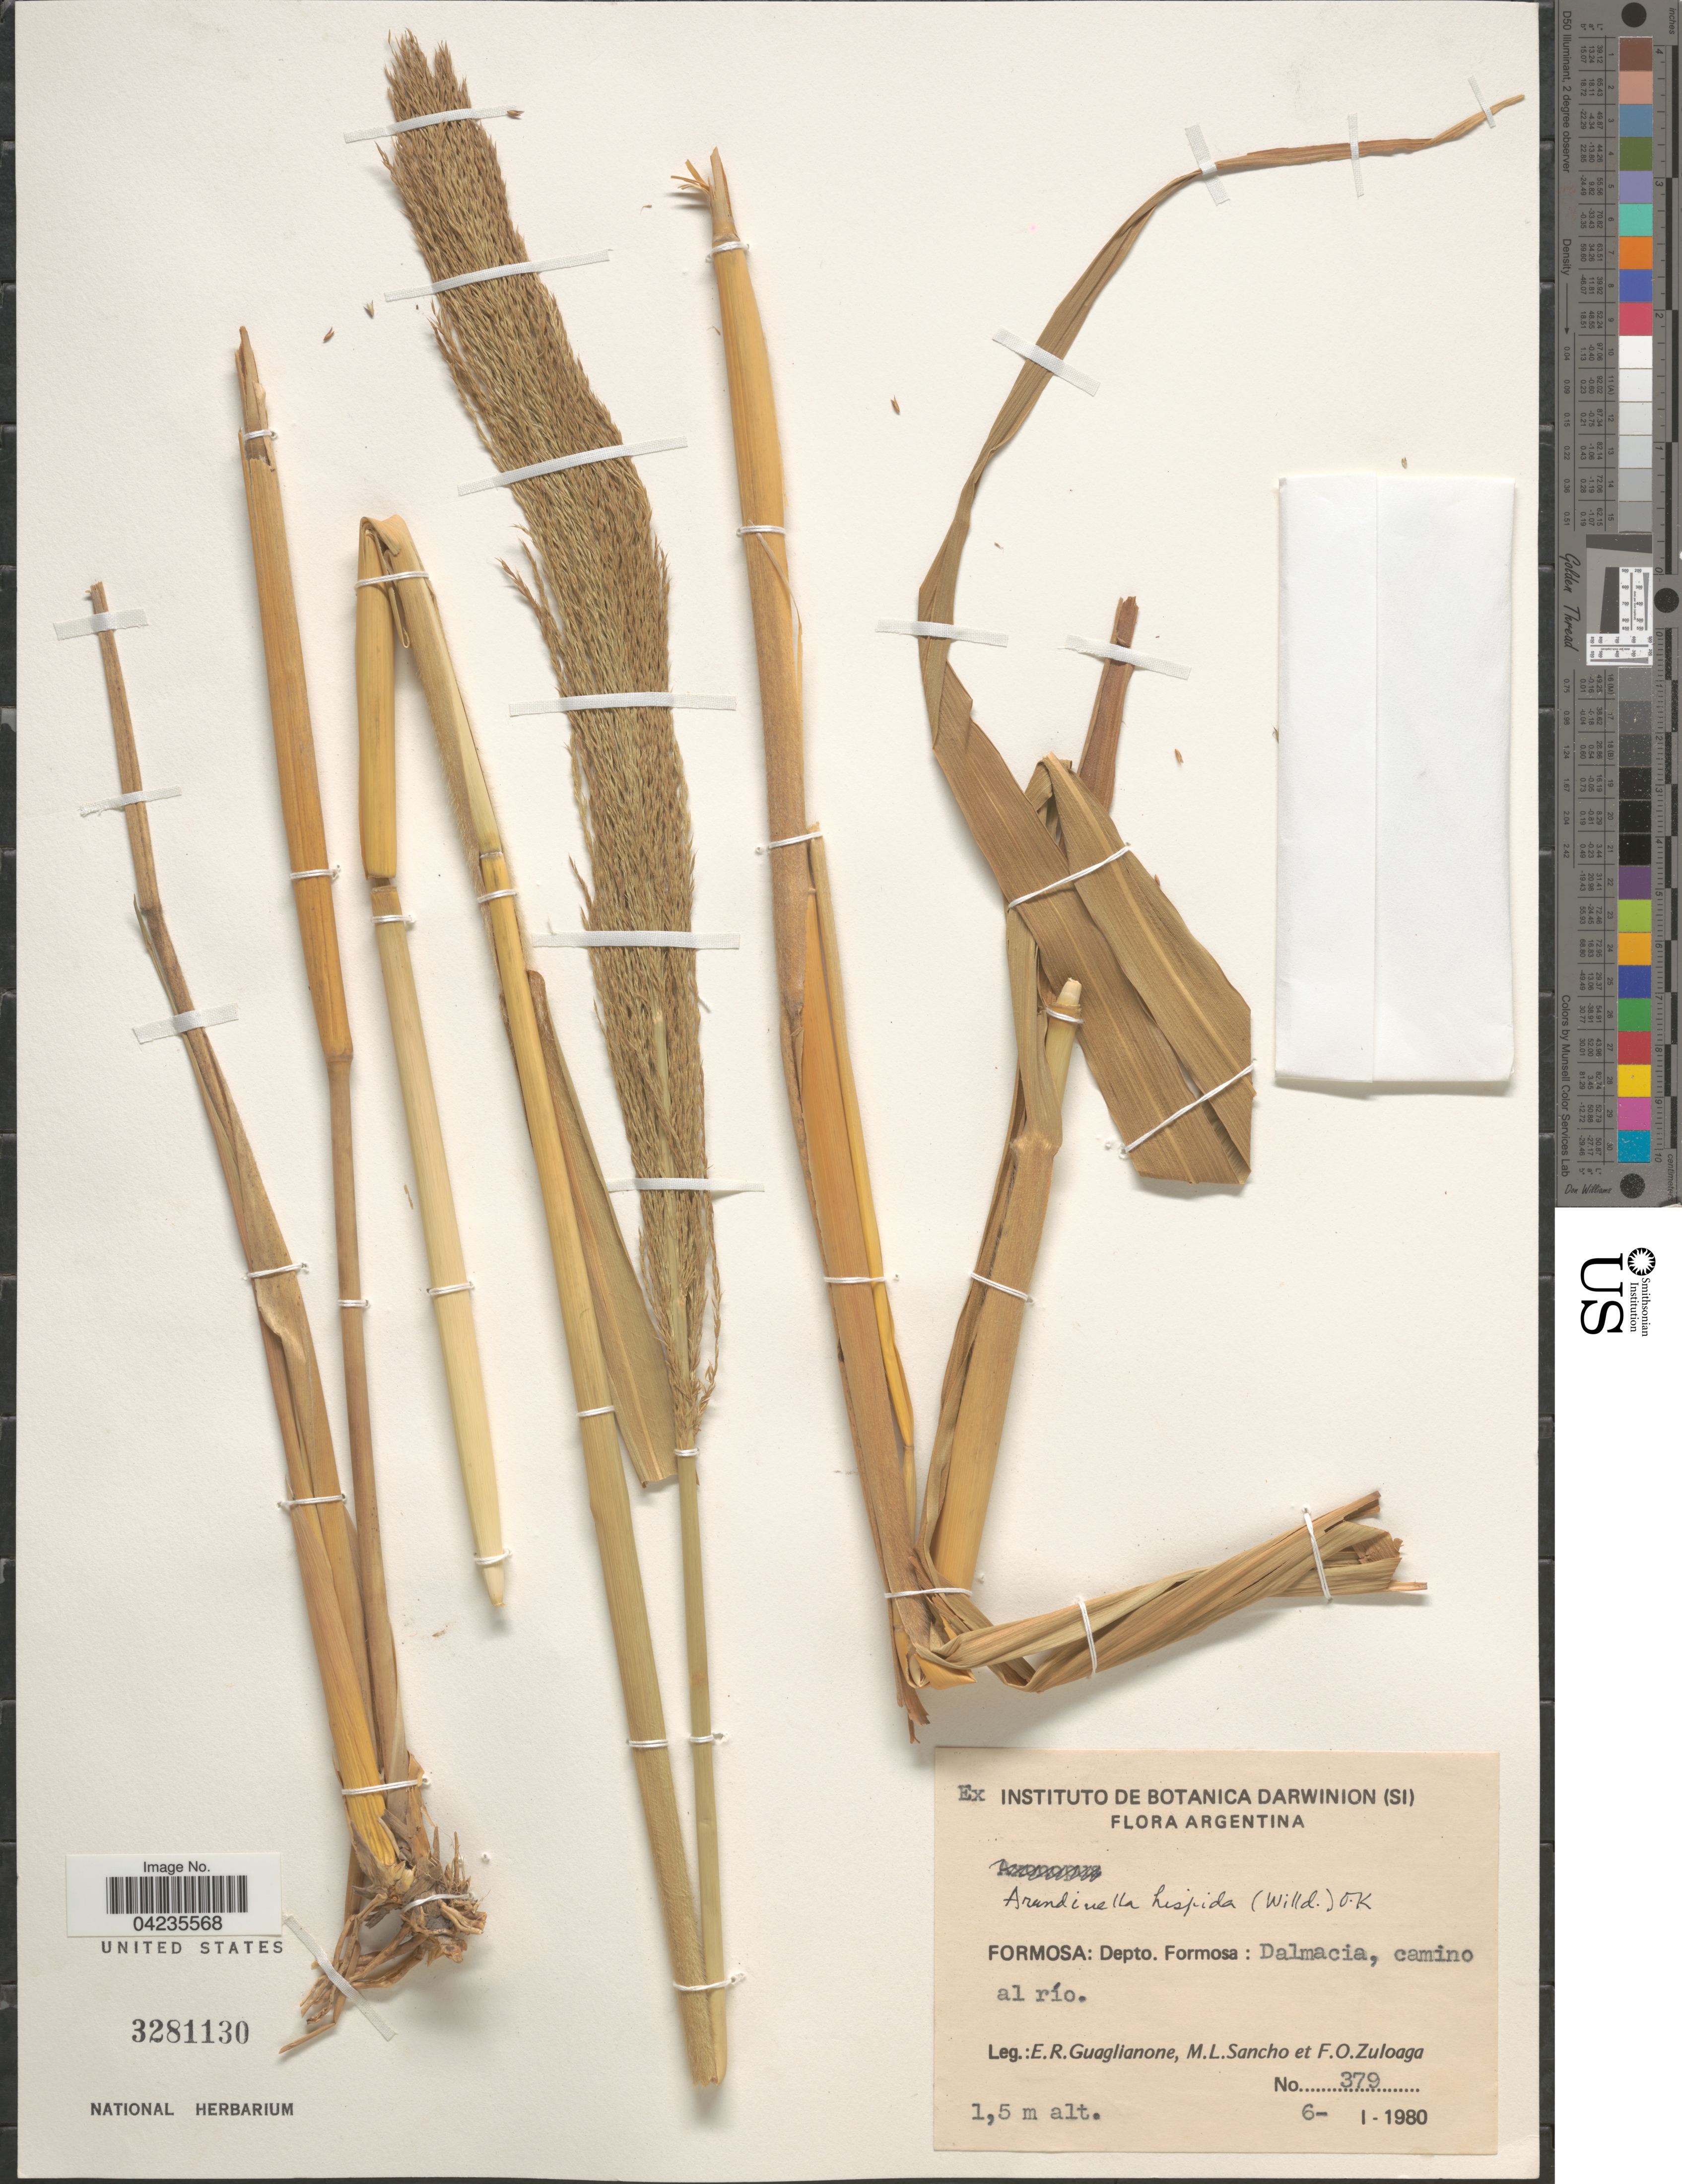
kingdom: Plantae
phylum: Tracheophyta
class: Liliopsida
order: Poales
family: Poaceae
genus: Arundinella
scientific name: Arundinella hispida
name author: (Humb. & Bonpl. ex Willd.) Kuntze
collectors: E. R. Guaglianone, M. L. Sancho & F. O. Zuloaga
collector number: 379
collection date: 1980-01-06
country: Argentina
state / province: Formosa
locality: Depto. Formosa: Dalmacia, camino al río.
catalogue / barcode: US 3281130